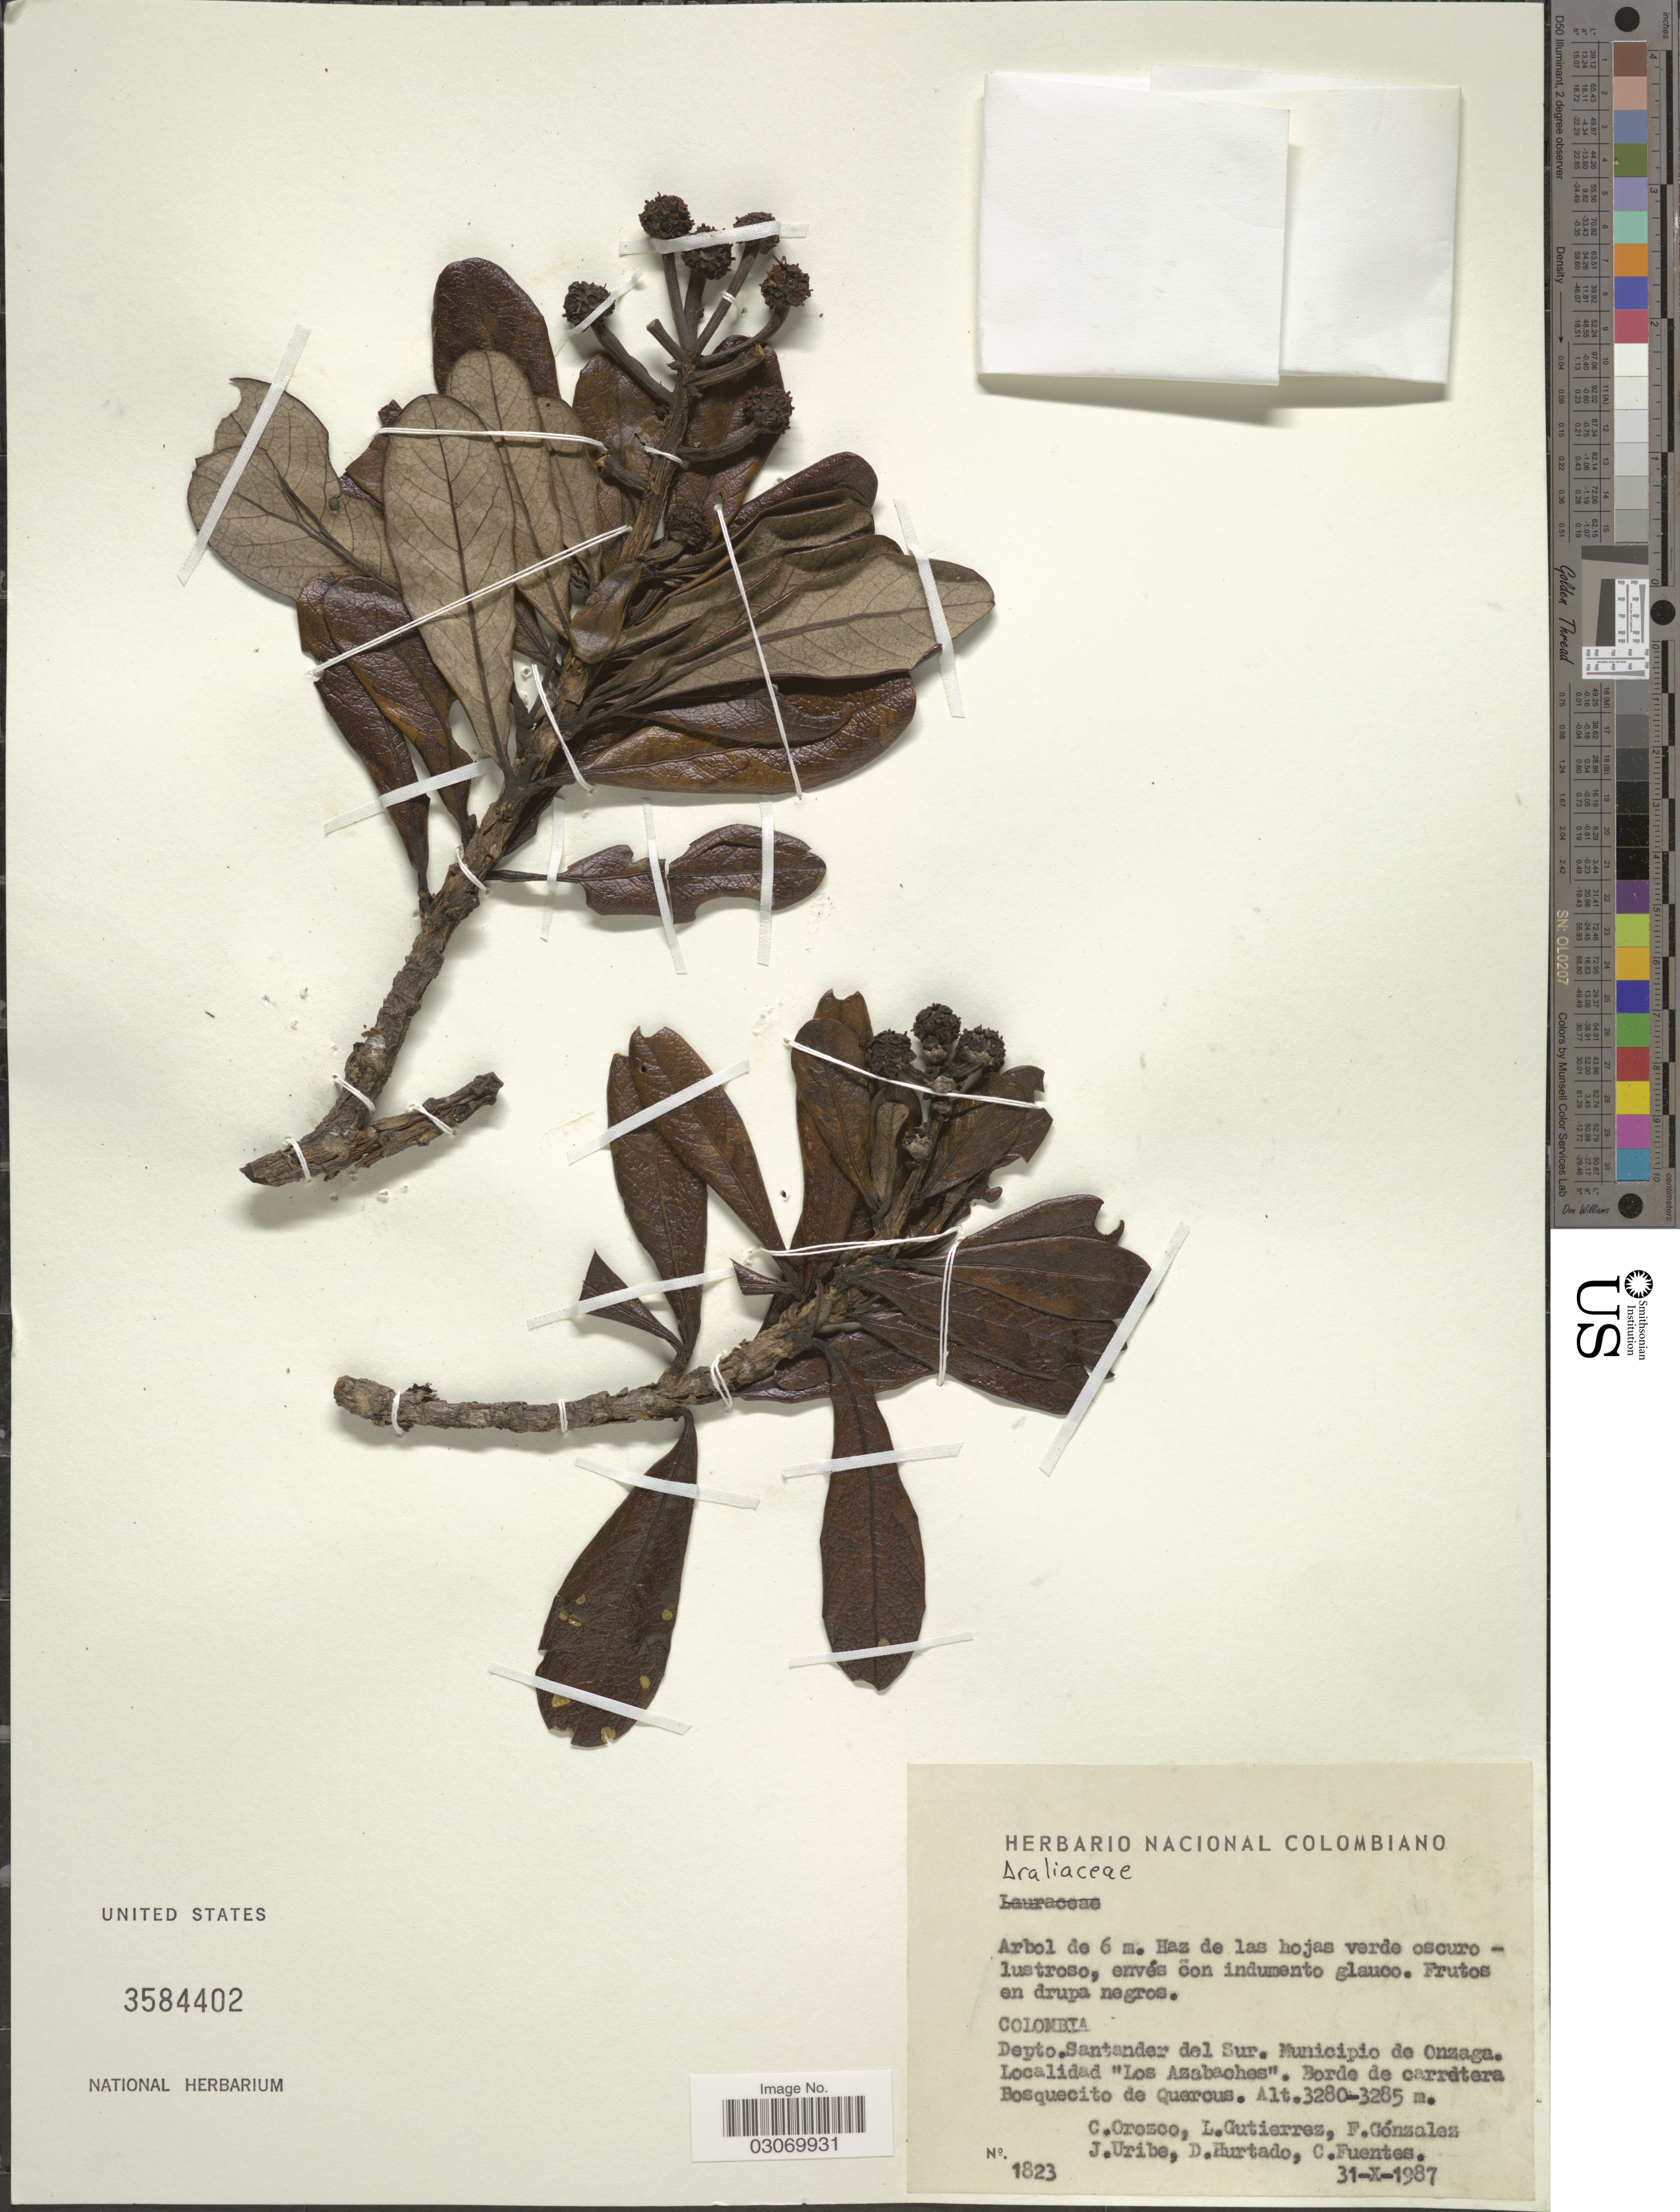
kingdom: Plantae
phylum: Tracheophyta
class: Magnoliopsida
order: Apiales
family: Araliaceae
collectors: C. Orozco, L. Gutiérrez, F. González, J. Uribe & et al.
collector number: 1823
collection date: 1987-10-31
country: Colombia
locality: Depto. Santander del Sur, Municipio de Onzaga, Localidad "Los Azabaches", Borde de carretera Bosquecito de Quercus.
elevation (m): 3280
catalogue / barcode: US 3584402